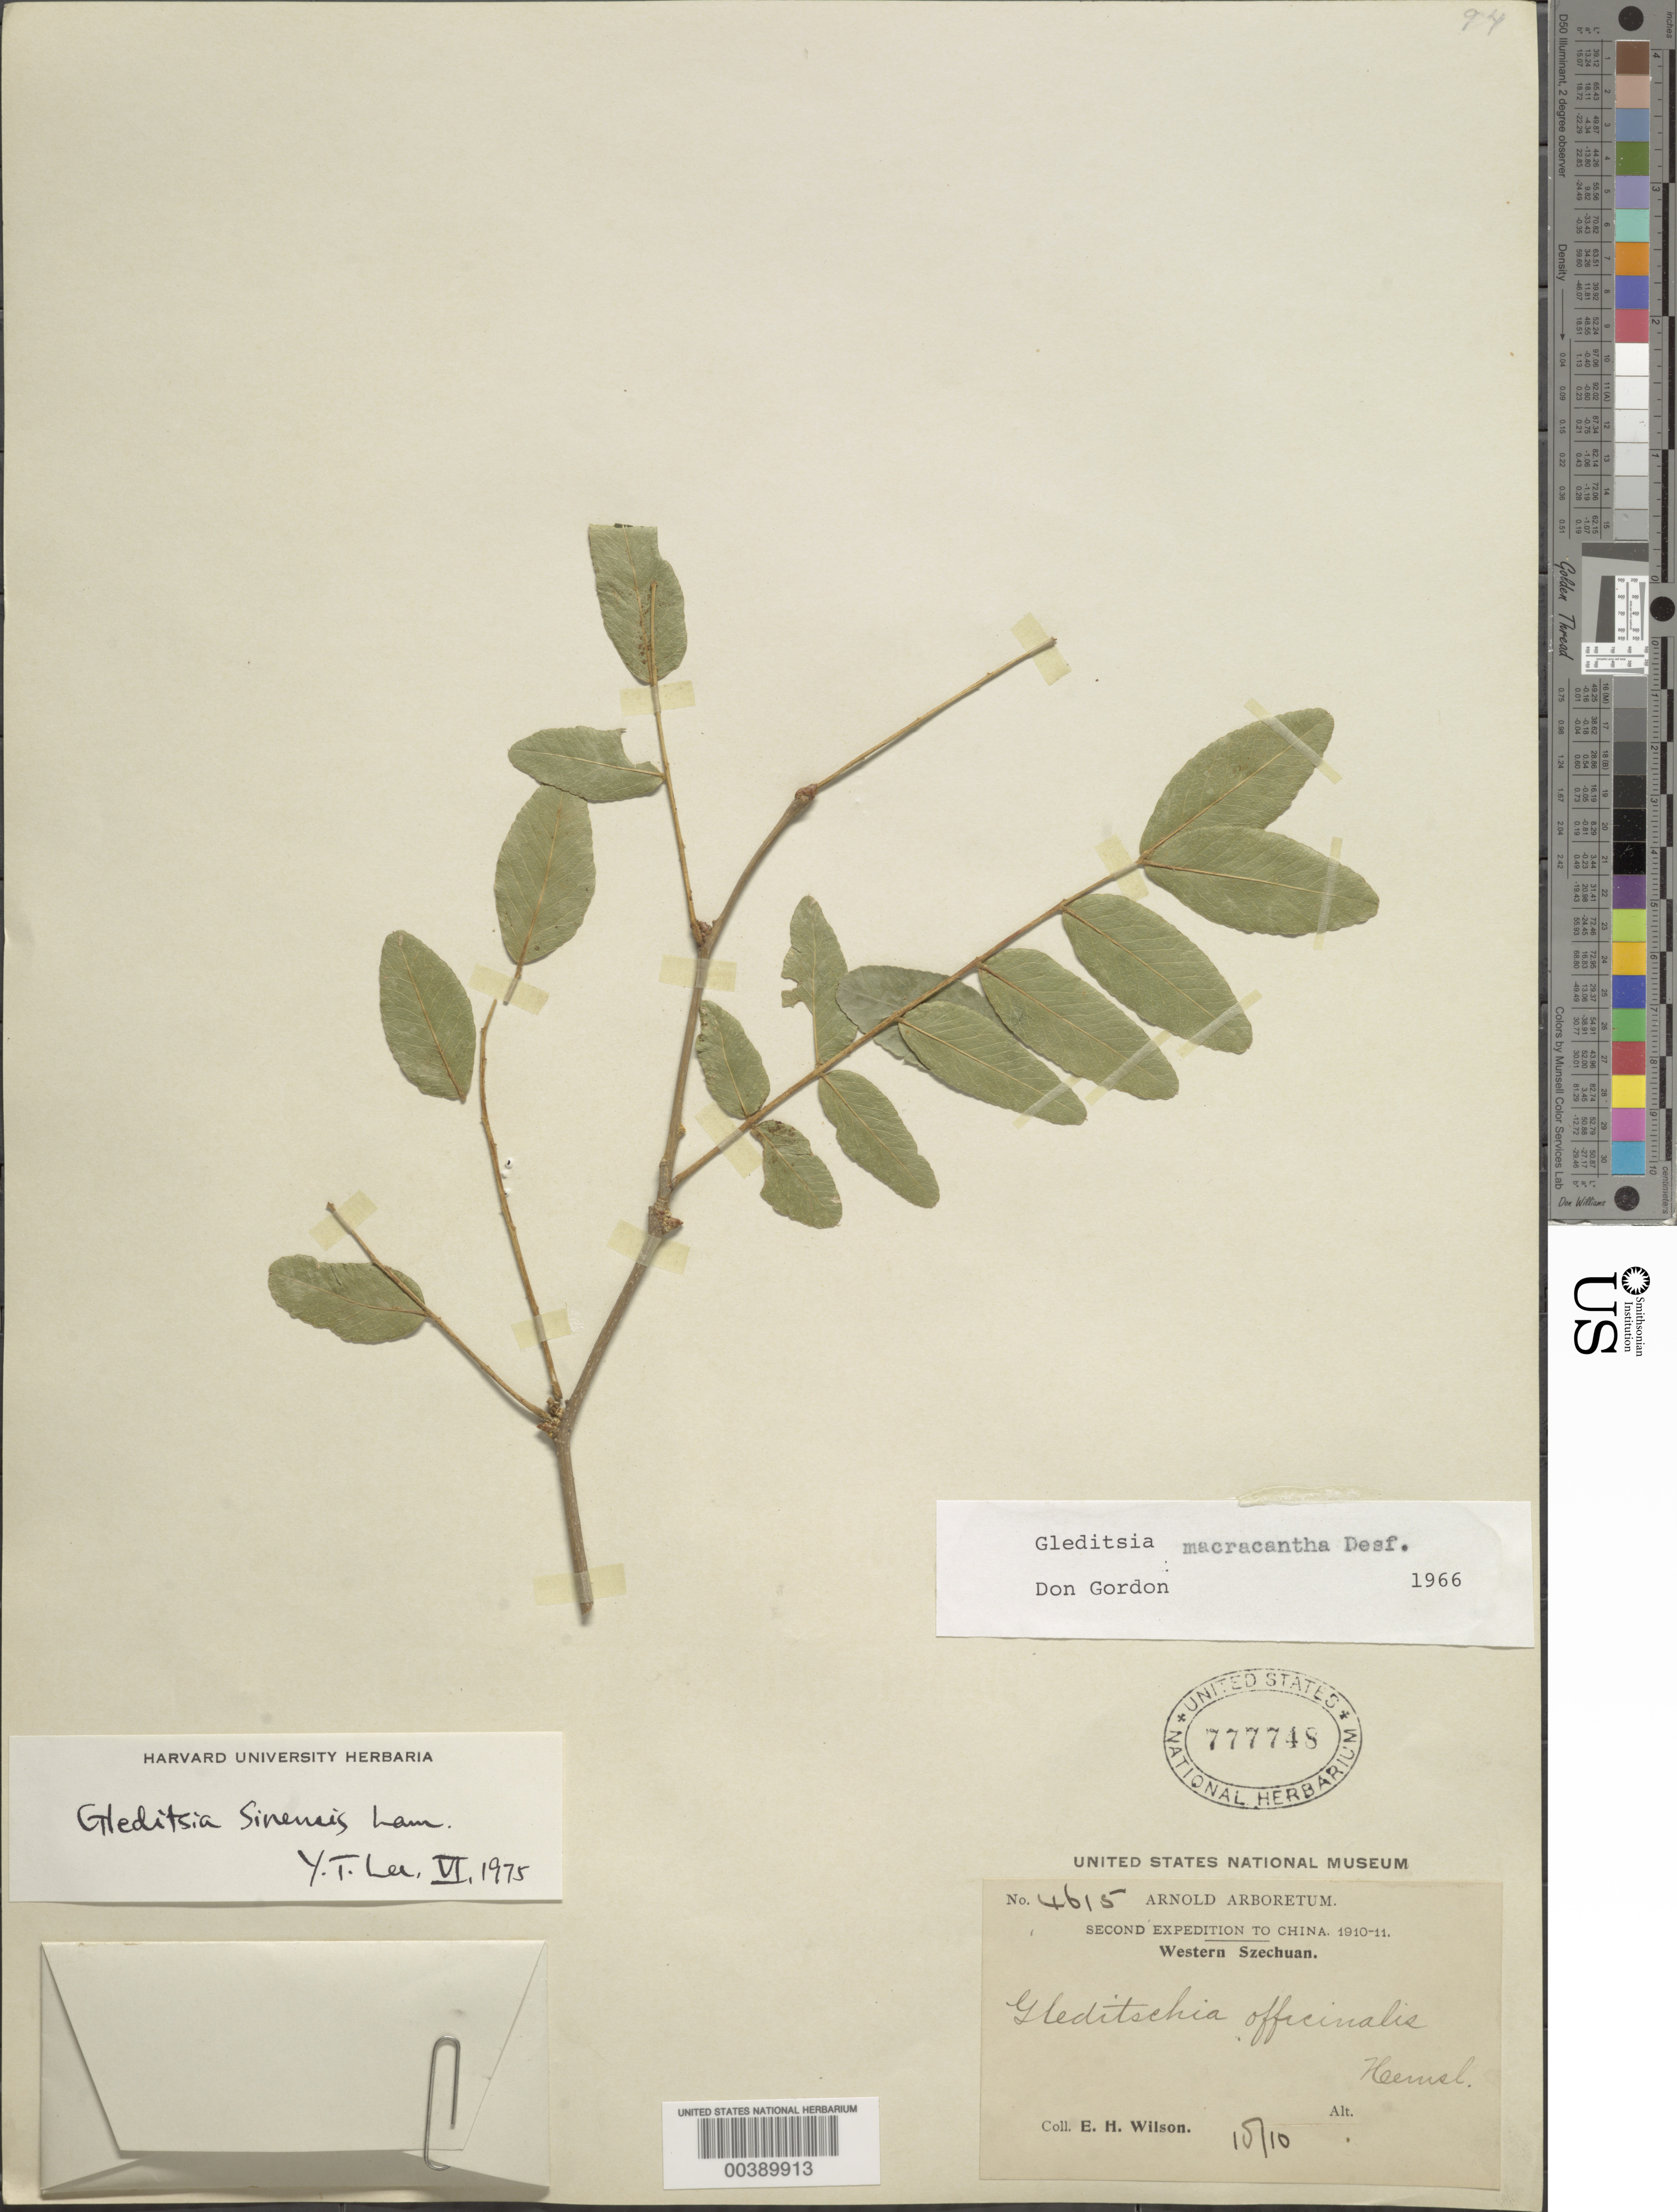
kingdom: Plantae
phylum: Tracheophyta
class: Magnoliopsida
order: Fabales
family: Fabaceae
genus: Gleditsia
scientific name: Gleditsia sinensis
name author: Lam.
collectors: E. H. Wilson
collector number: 4615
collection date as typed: Oct 1910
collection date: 1910-10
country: China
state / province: Sichuan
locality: Western szechuan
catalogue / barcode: US 777748